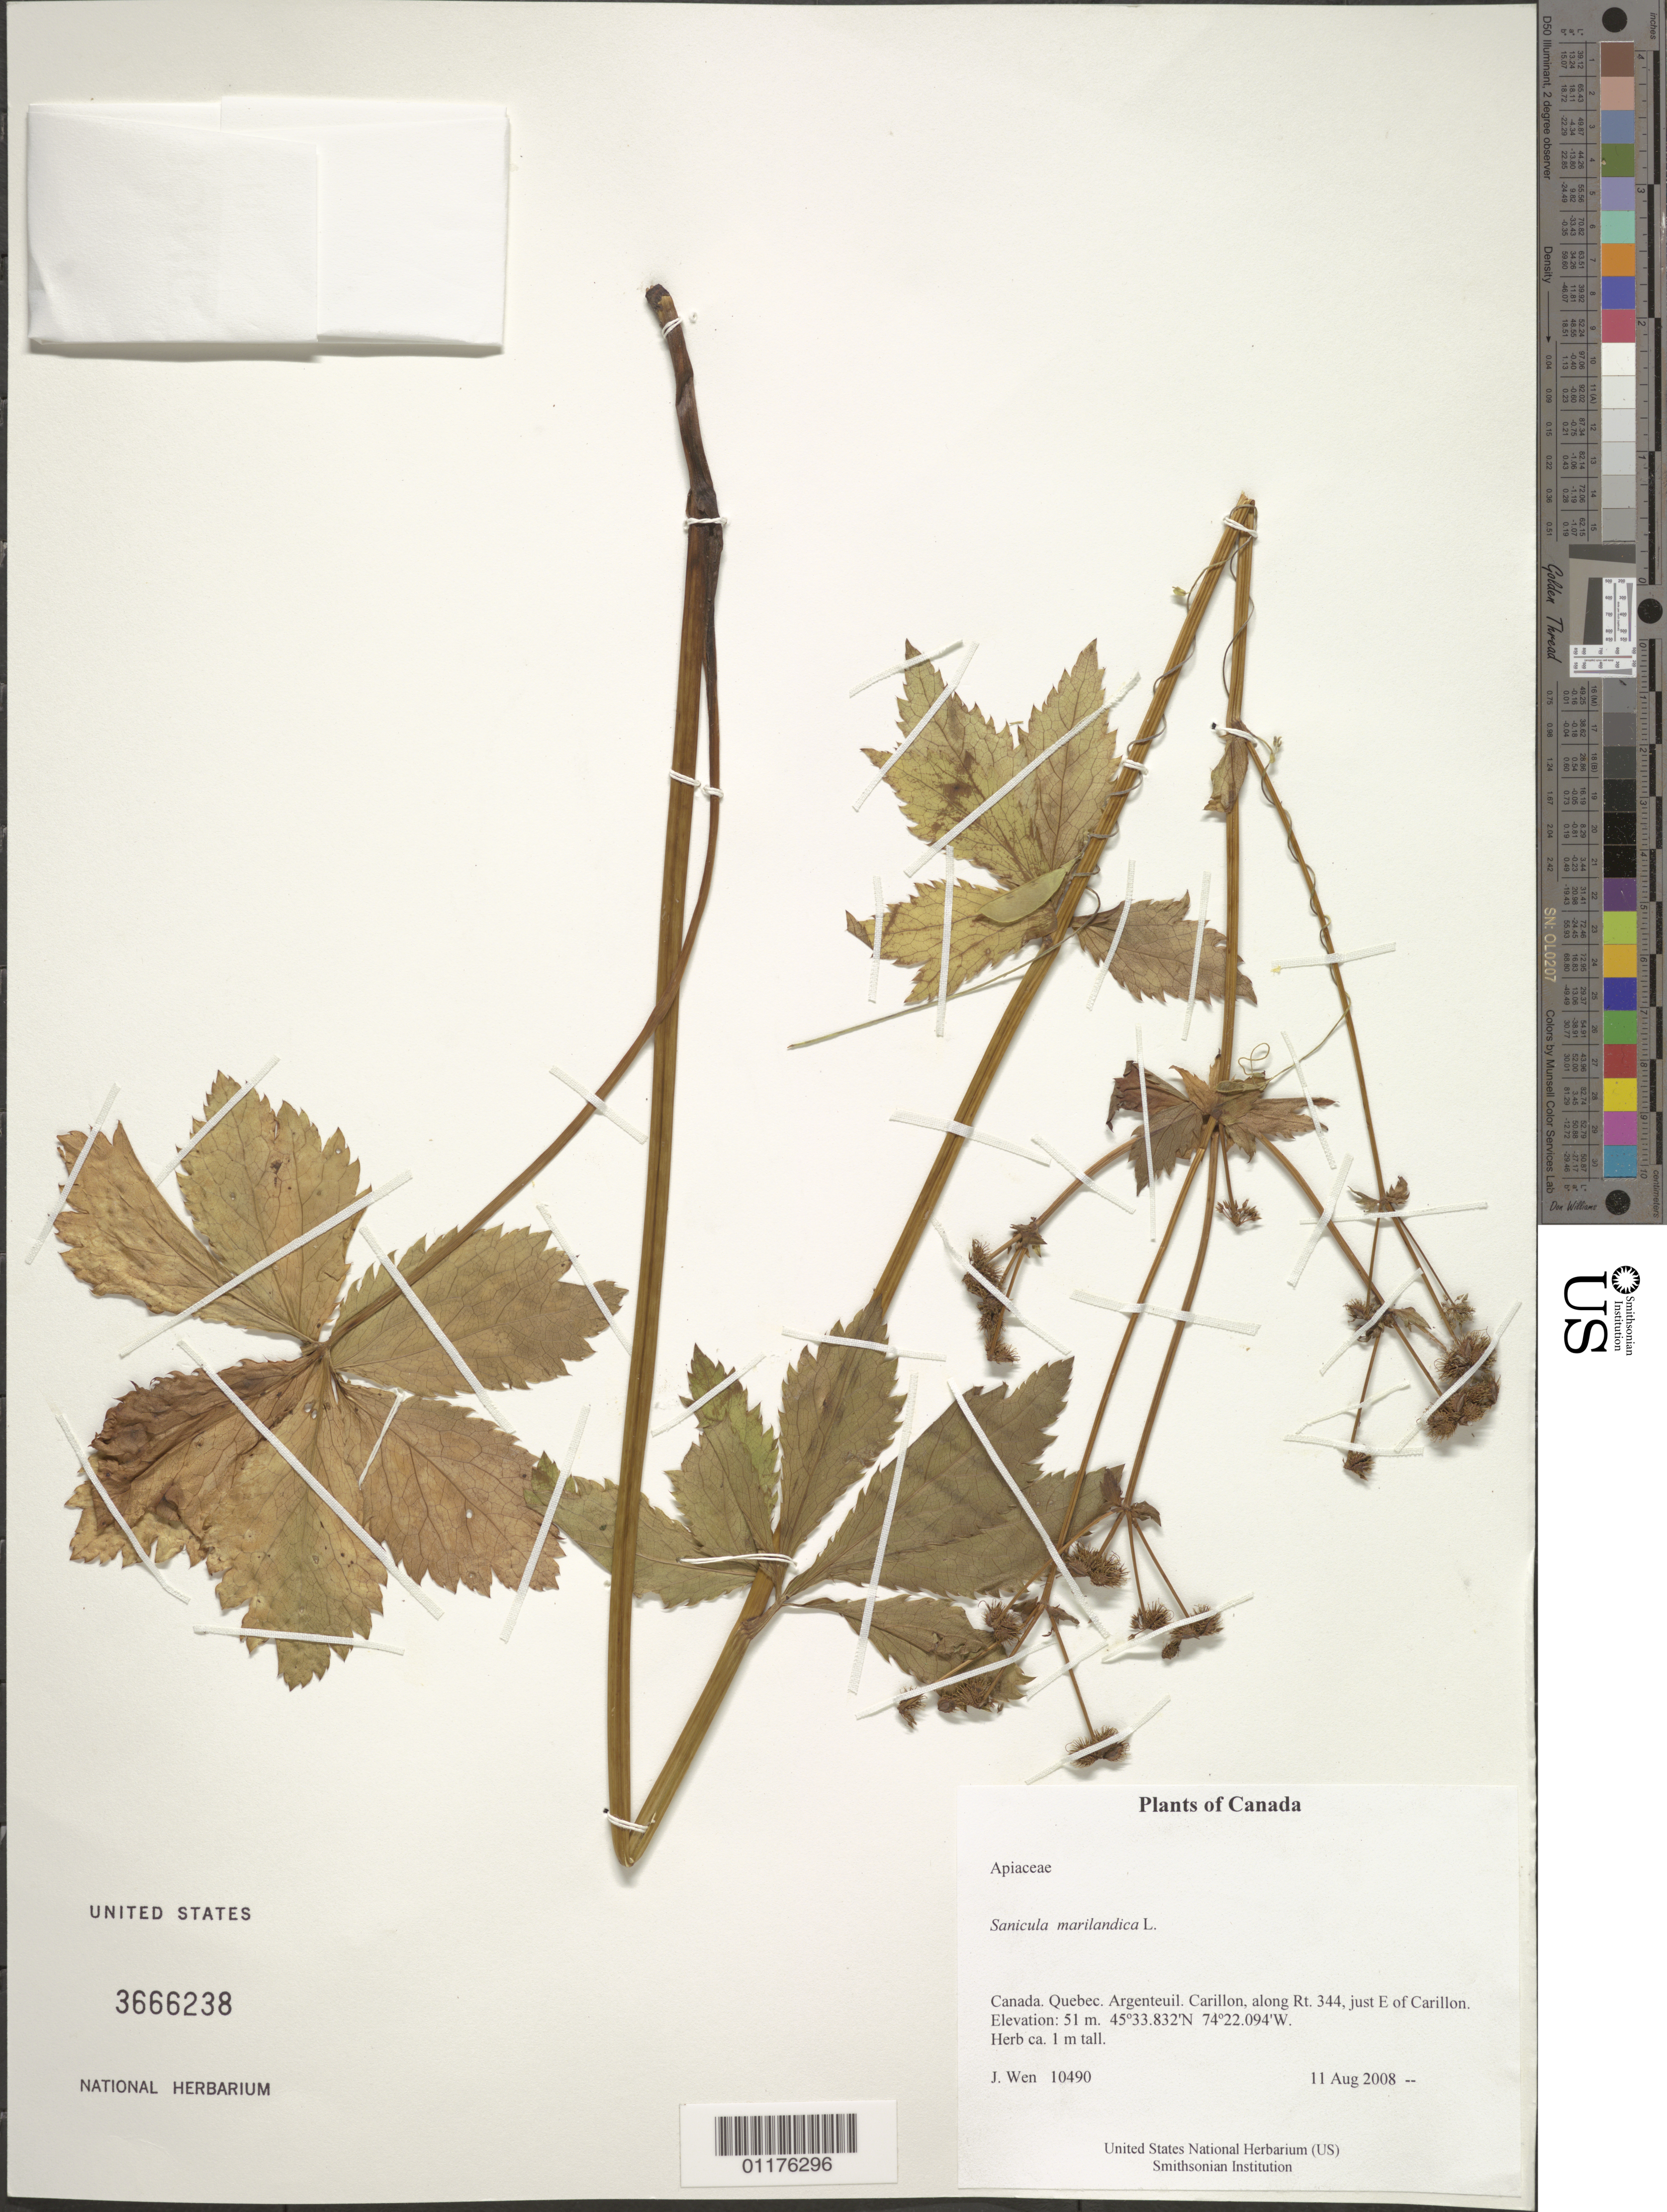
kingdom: Plantae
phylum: Tracheophyta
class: Magnoliopsida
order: Apiales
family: Apiaceae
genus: Sanicula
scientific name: Sanicula marilandica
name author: L.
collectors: J. Wen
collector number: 10490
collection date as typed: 11 Aug 2008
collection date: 2008-08-11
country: Canada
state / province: Quebec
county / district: Argenteuil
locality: Carillon, along Rt. 344, just E of Carillon.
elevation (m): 51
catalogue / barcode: US 3666238